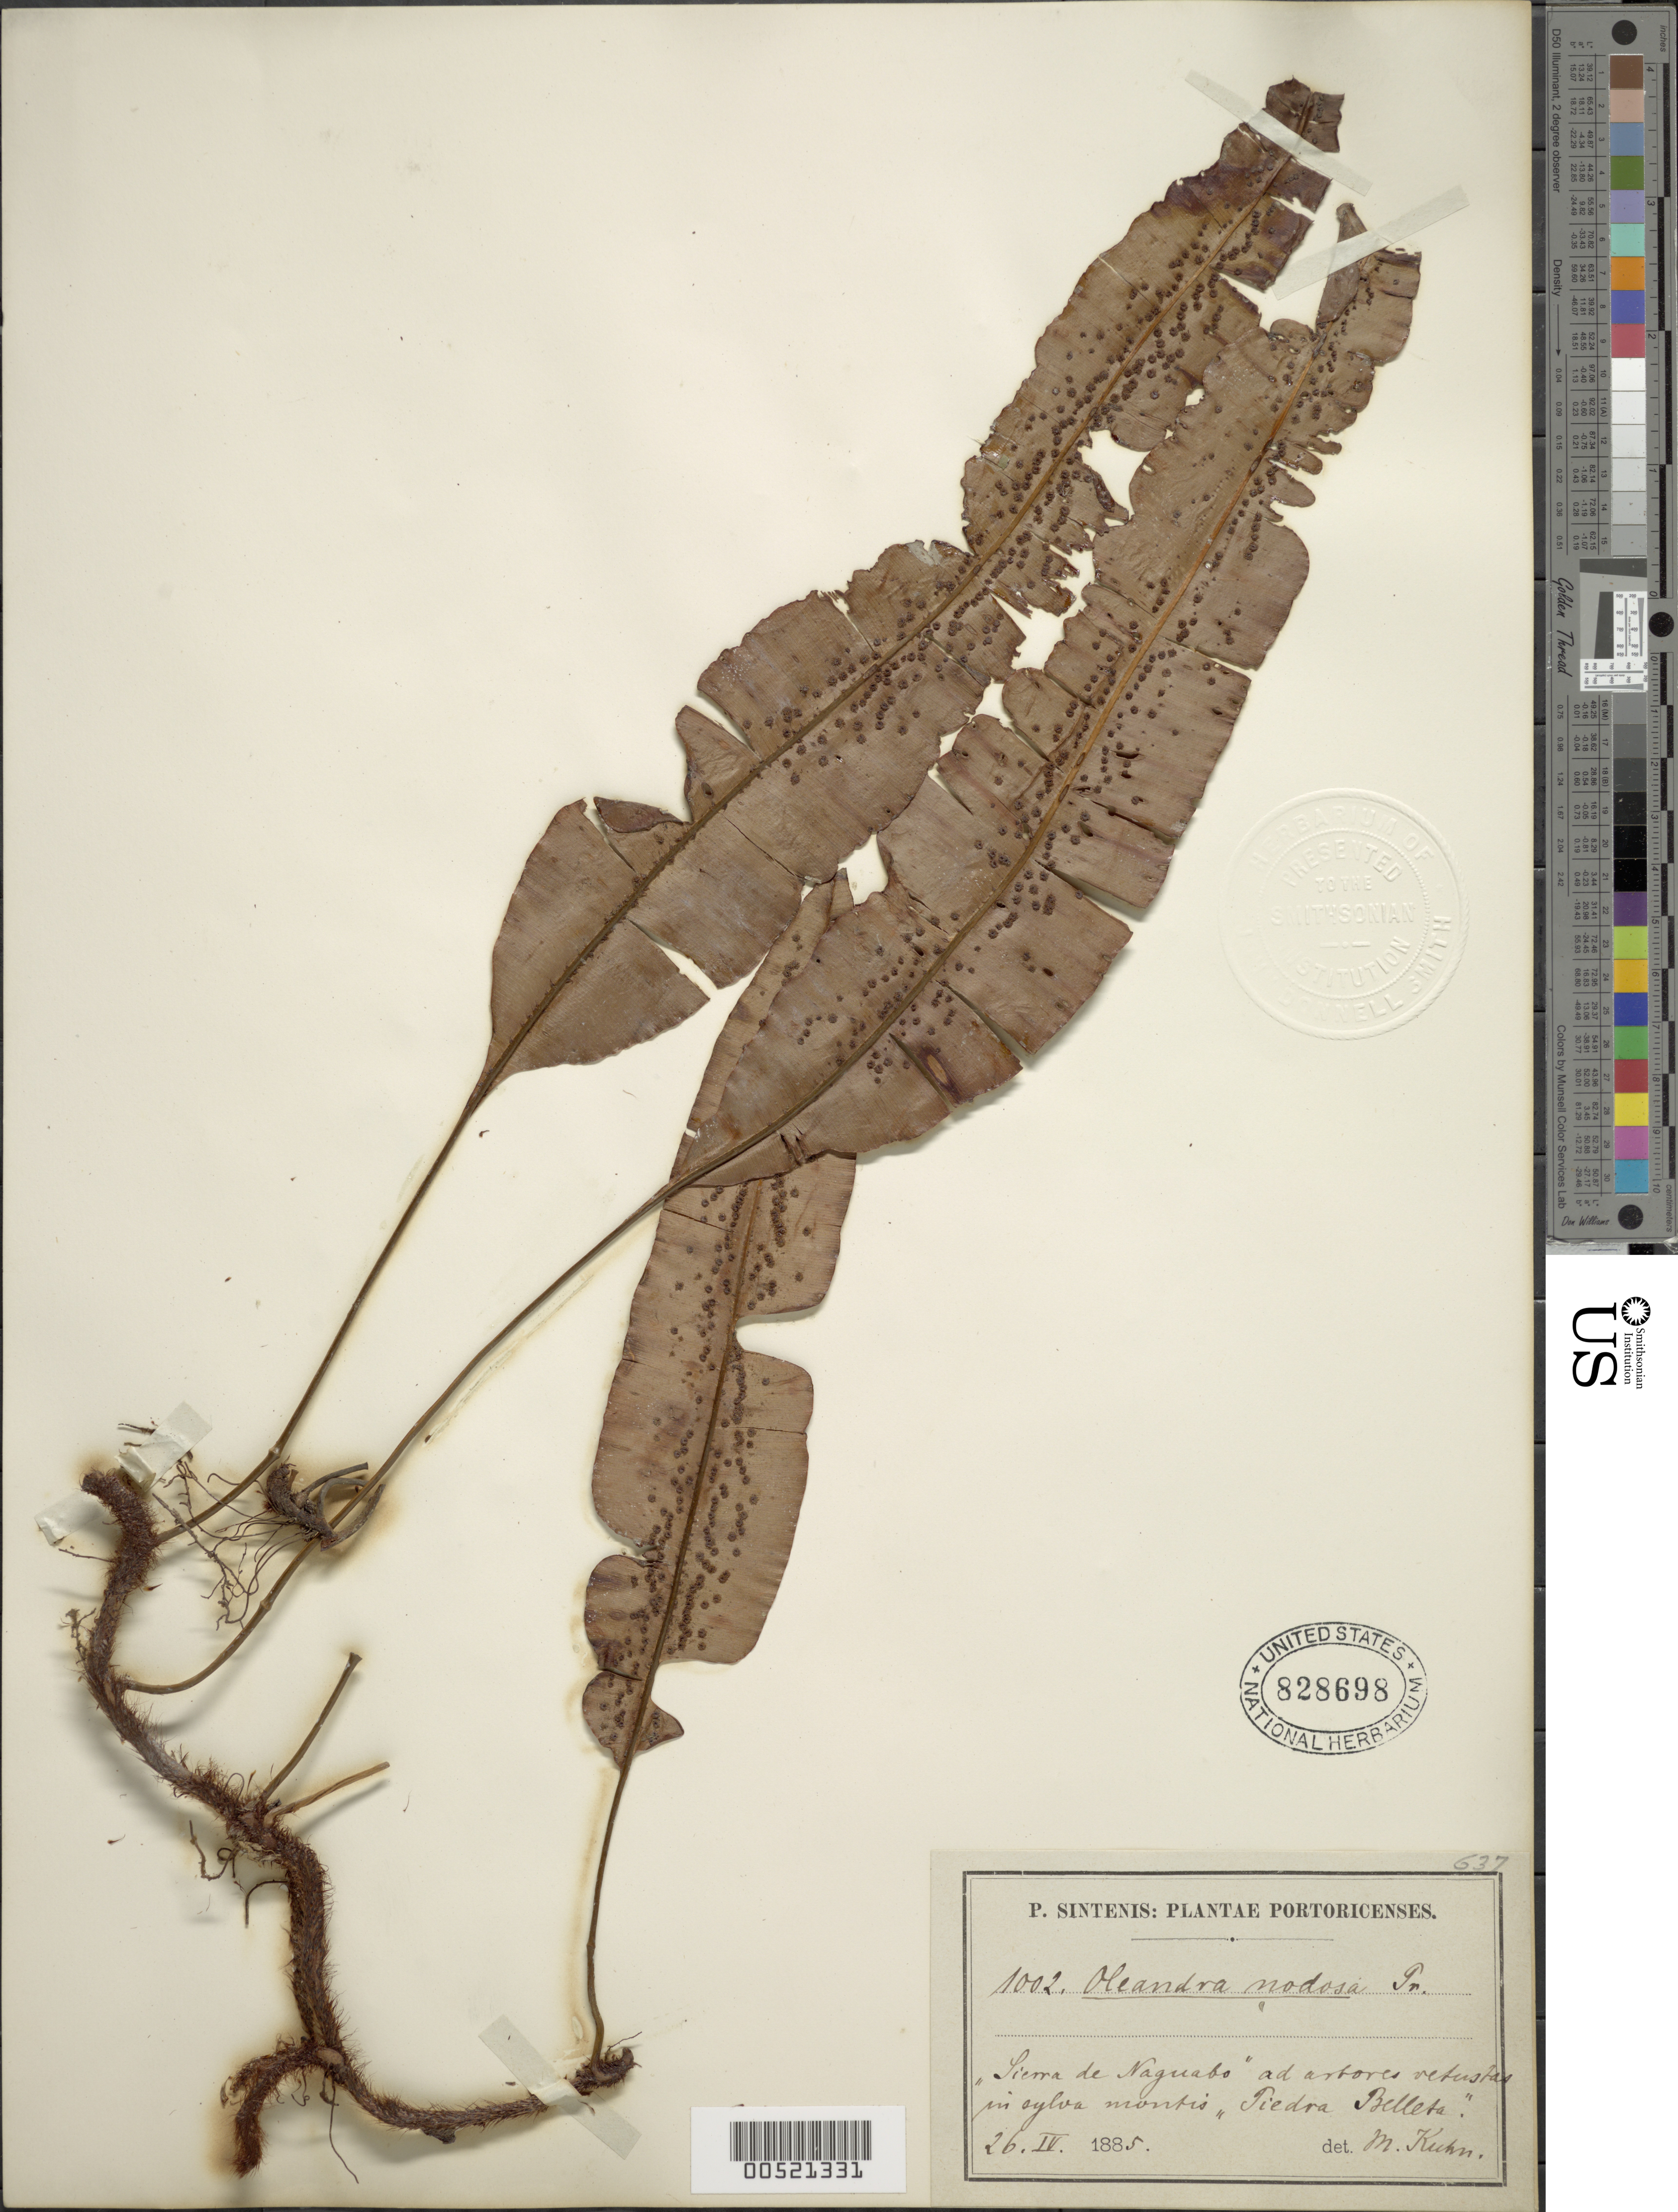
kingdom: Plantae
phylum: Tracheophyta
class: Polypodiopsida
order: Polypodiales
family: Oleandraceae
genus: Oleandra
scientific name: Oleandra articulata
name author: (Sw.) C. Presl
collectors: P. Sintenis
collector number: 1002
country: Puerto Rico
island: Greater Antilles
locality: Sierra de Naguabo ad abores retustas in sylva montis "Piedra Belleta".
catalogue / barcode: US 828698